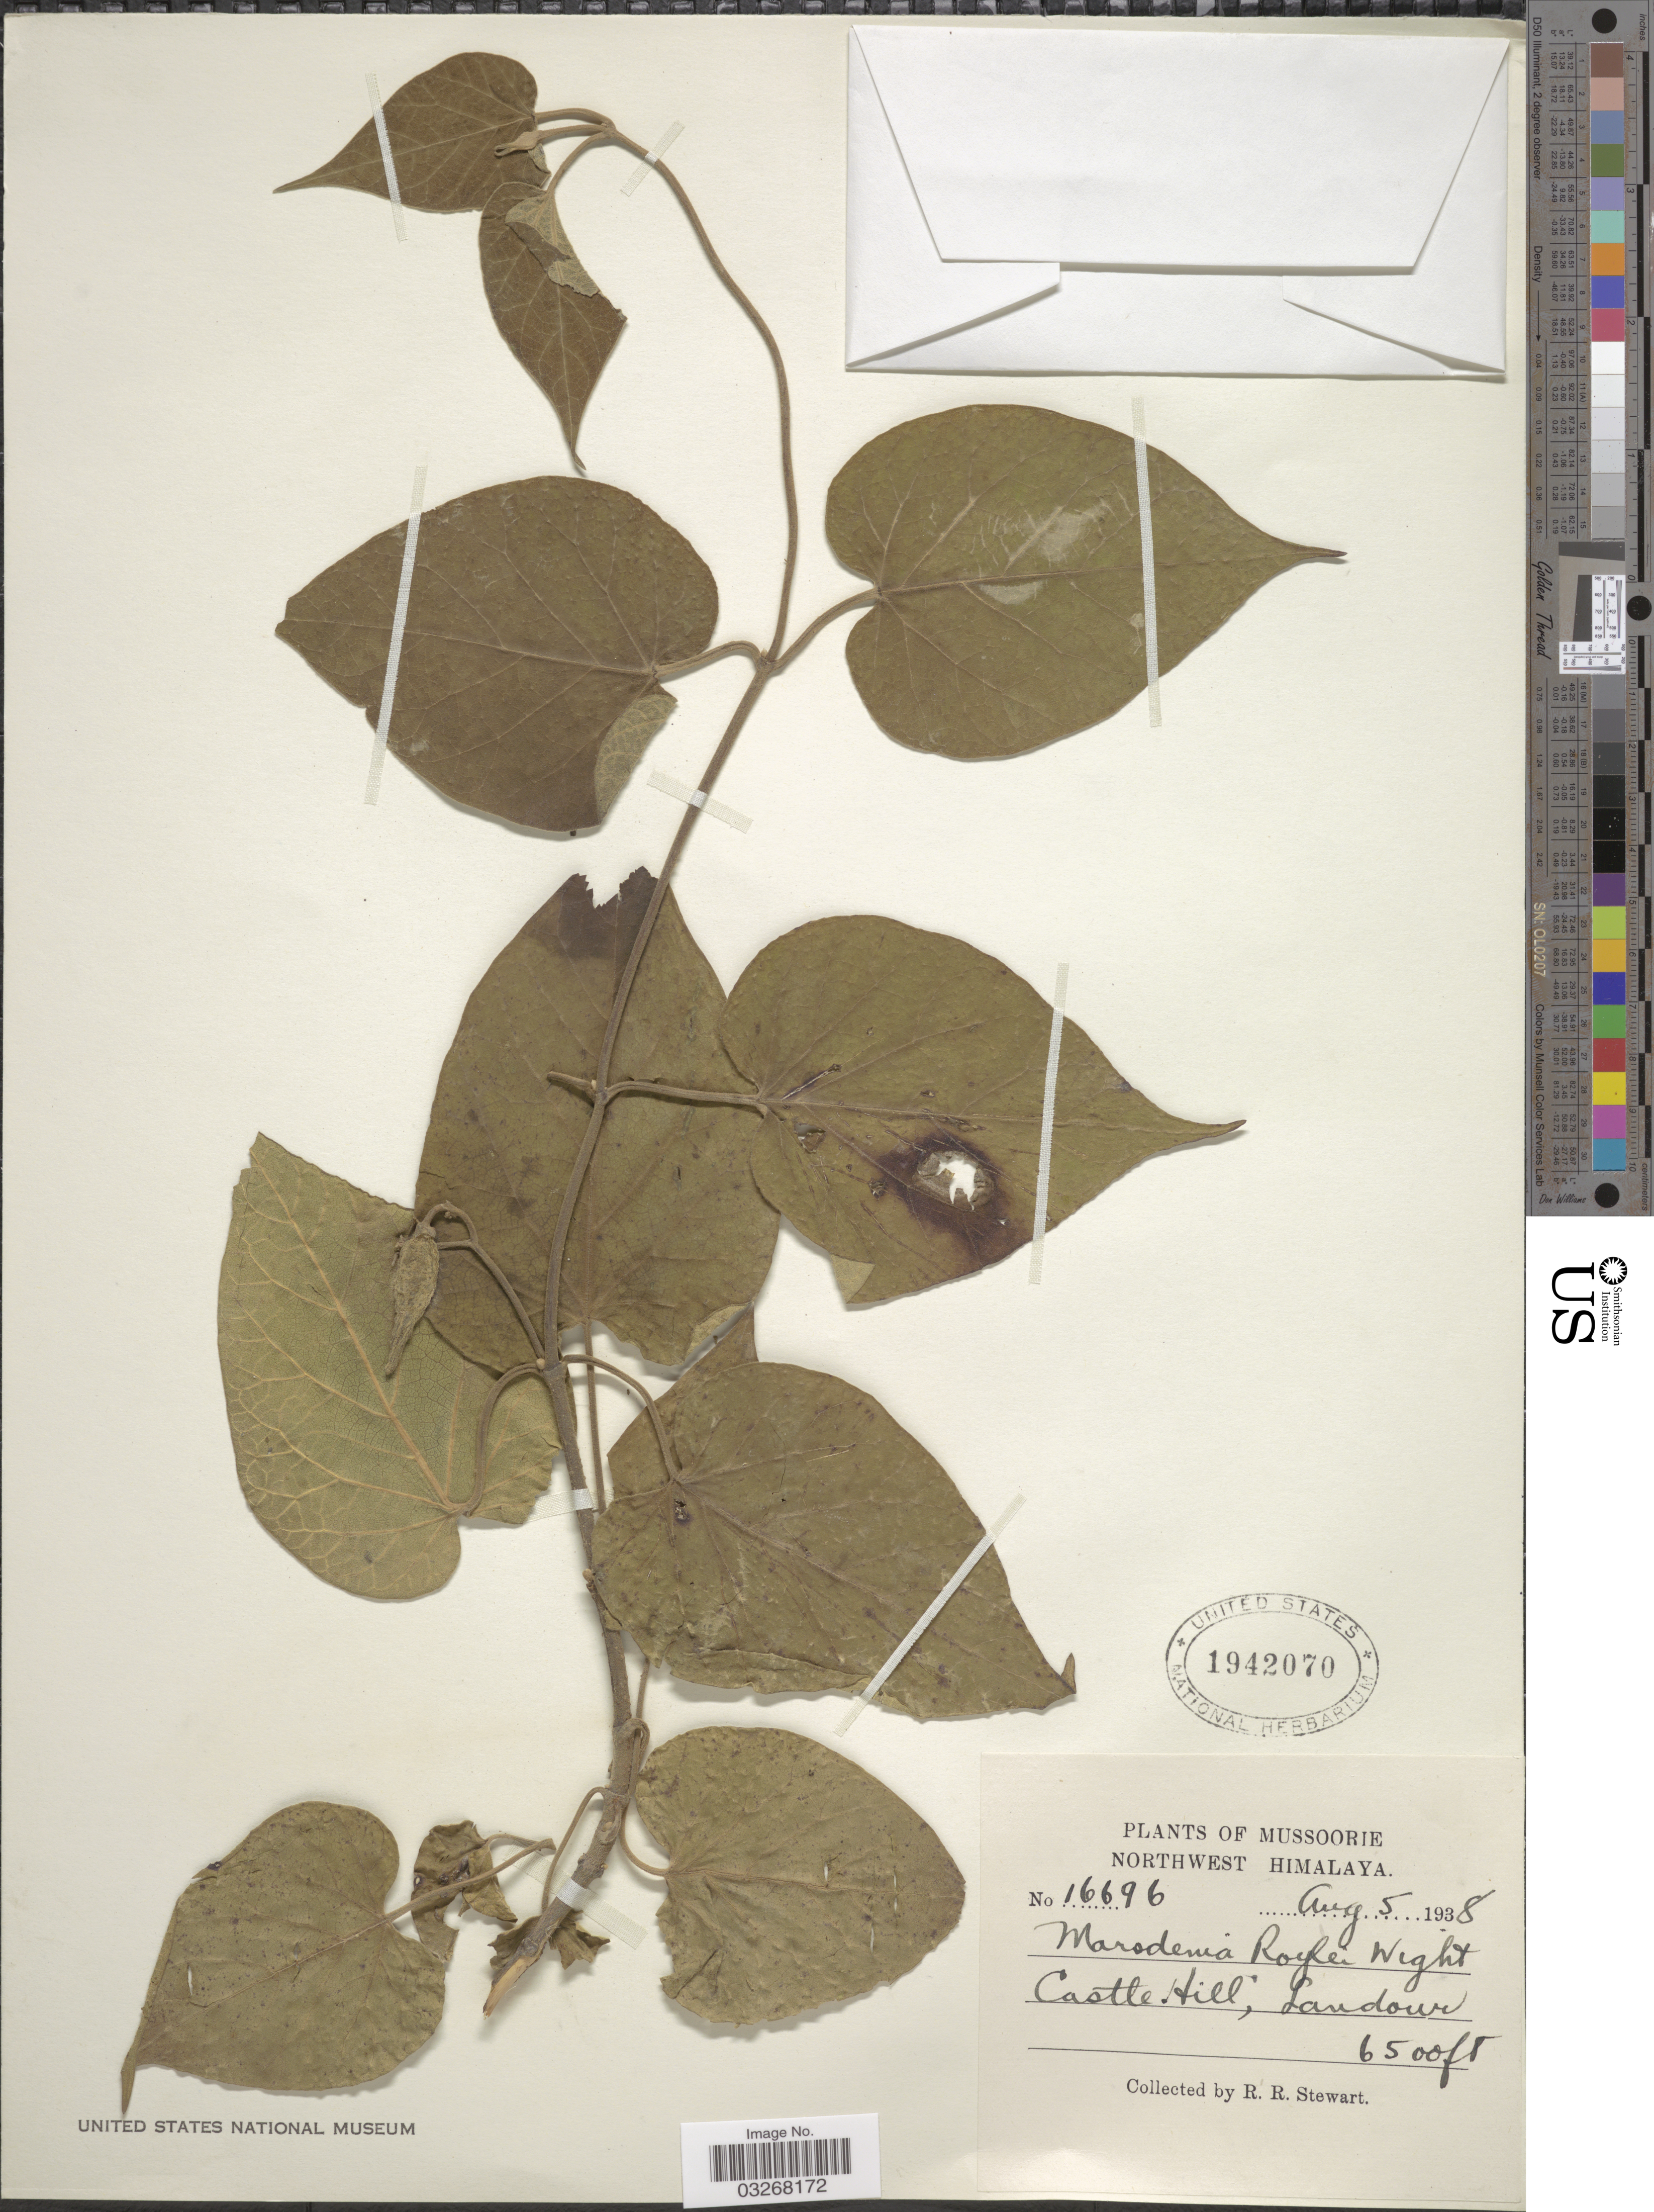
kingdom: Plantae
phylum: Tracheophyta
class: Magnoliopsida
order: Gentianales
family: Apocynaceae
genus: Marsdenia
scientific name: Marsdenia roylei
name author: Wight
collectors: R. Stewart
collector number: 16696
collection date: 1938-08-05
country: India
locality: Northwest Himalaya, Castle Hill, Landour.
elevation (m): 1981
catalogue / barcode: US 1942070